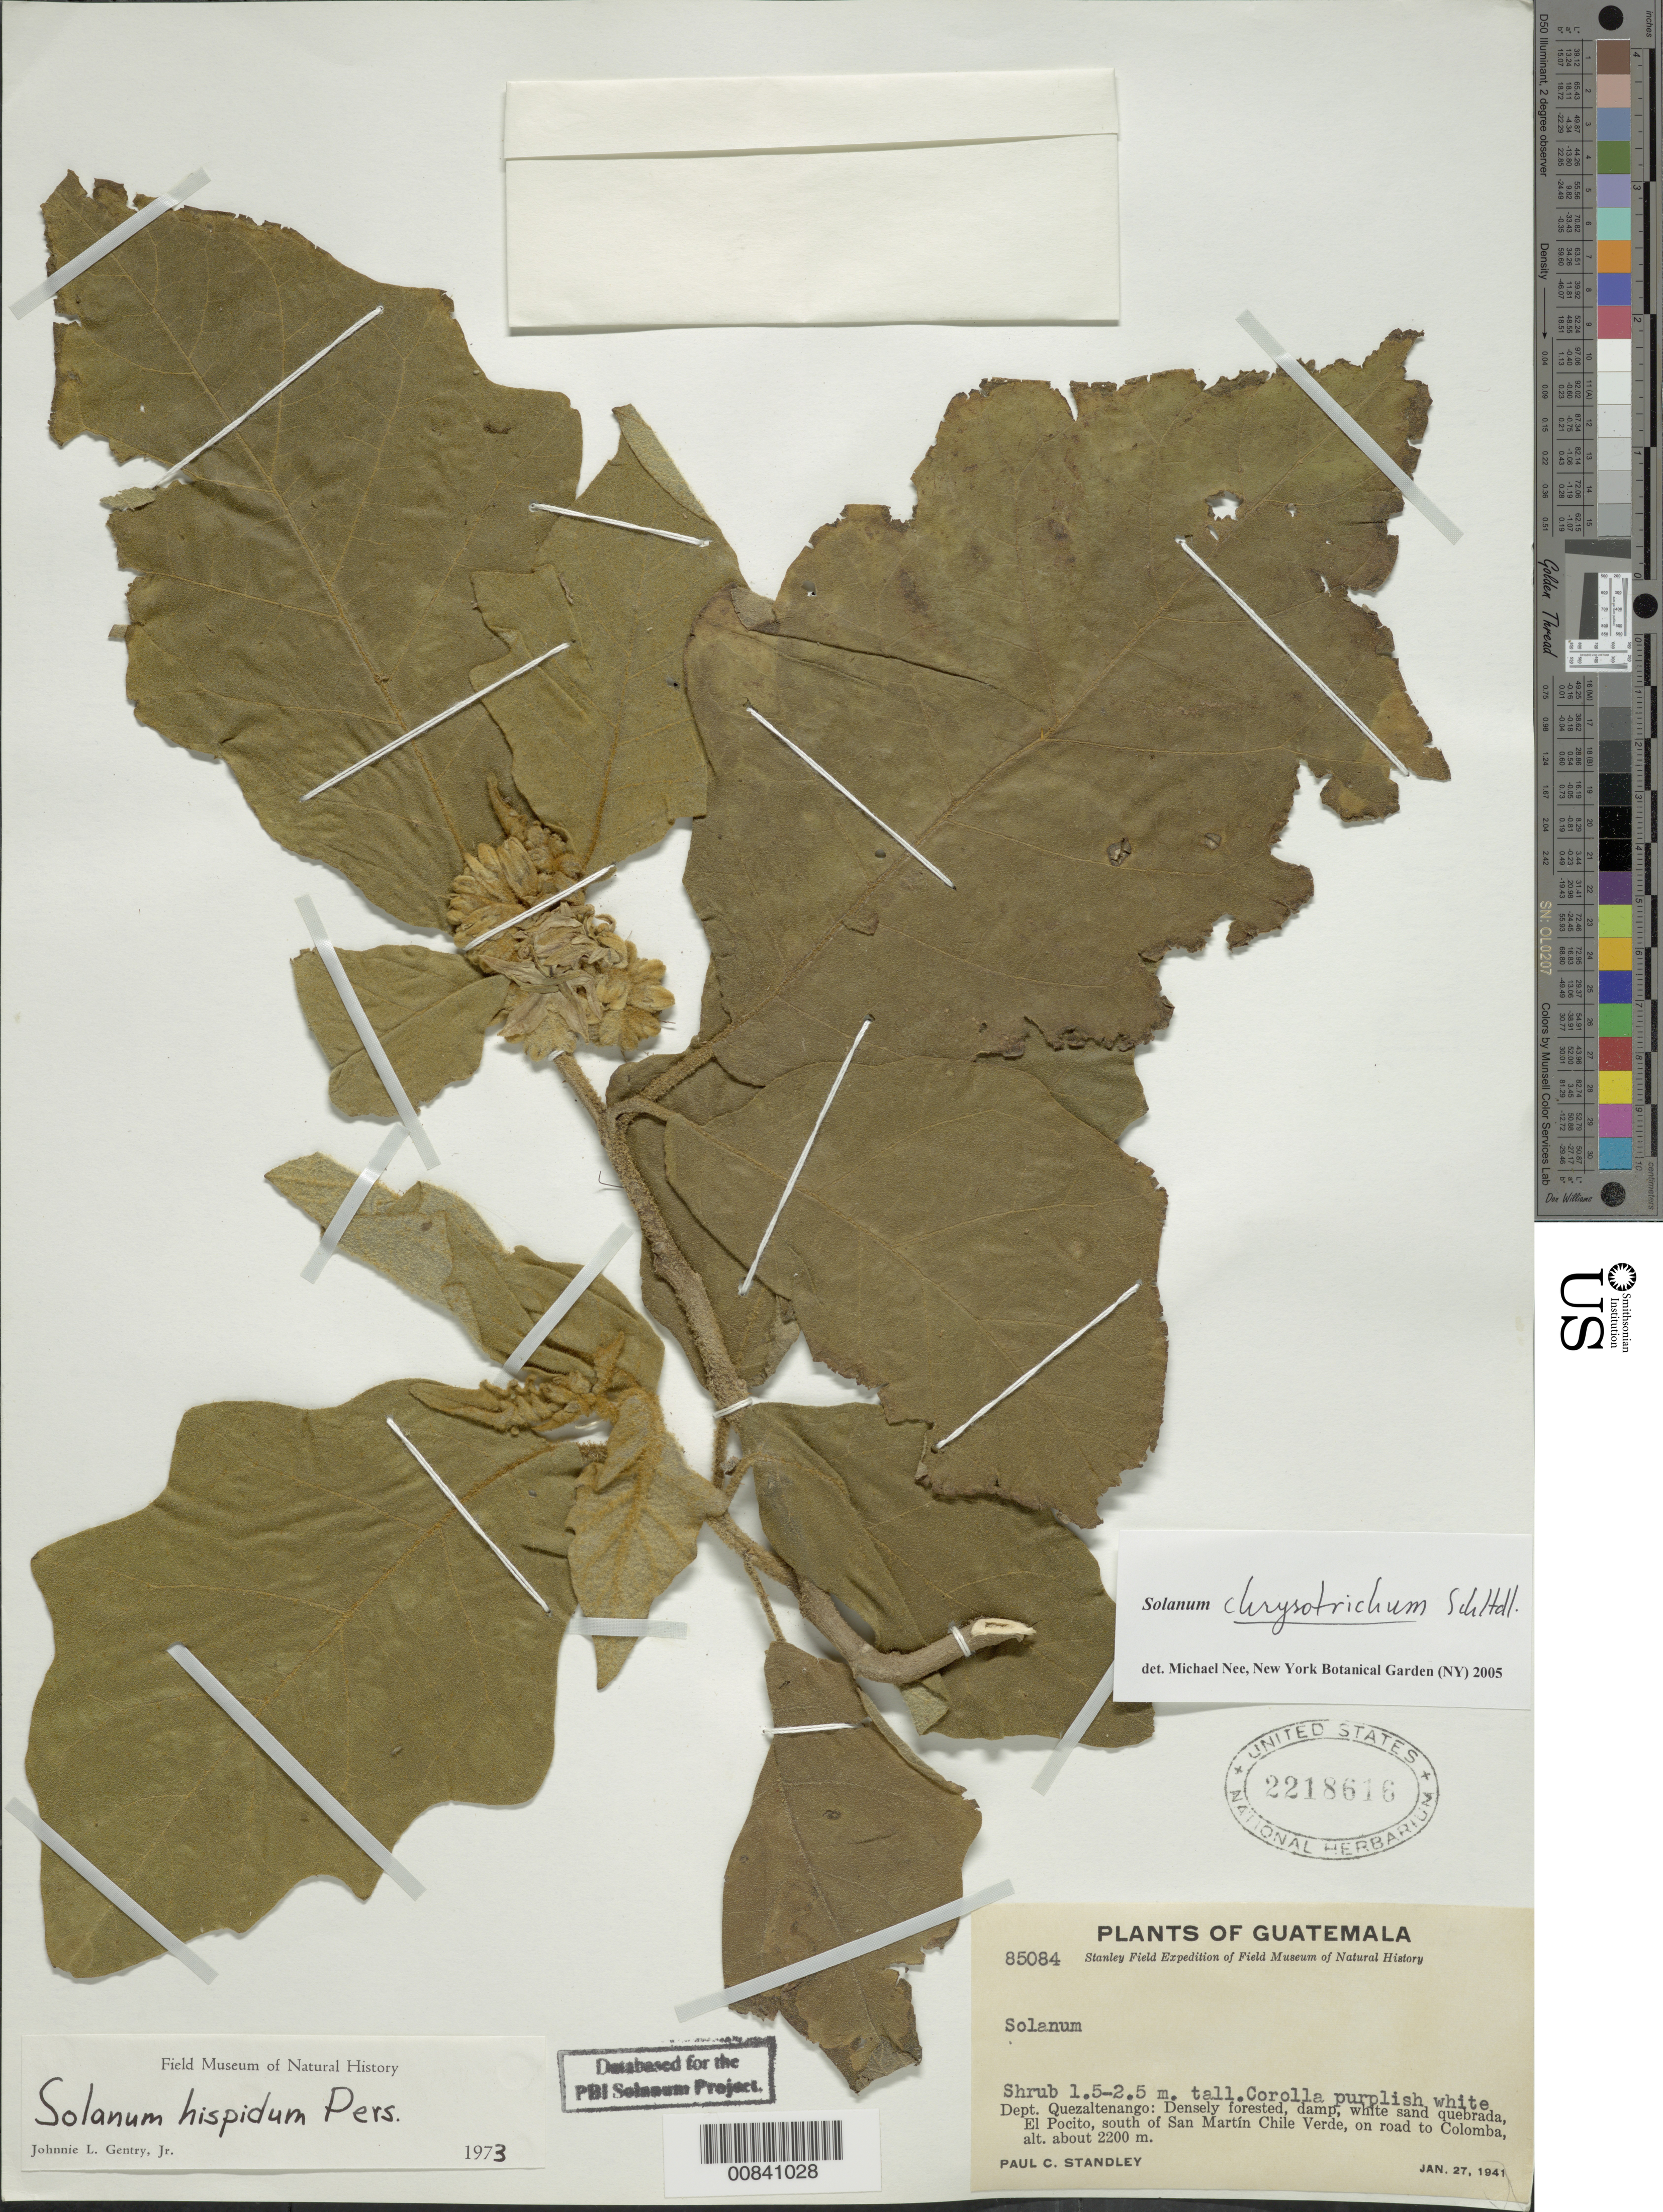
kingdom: Plantae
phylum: Tracheophyta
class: Magnoliopsida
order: Solanales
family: Solanaceae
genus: Solanum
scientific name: Solanum chrysotrichum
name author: Schltdl.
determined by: Nee, Michael H.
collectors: P. C. Standley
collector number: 85084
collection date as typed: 27 Jan 1941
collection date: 1941-01-27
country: Guatemala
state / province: Quetzaltenango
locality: El Pocito, south of San Martin Chile Verde, on road to Colomba.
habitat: Densely forested damp, white sand quebrada.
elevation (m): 2200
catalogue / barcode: US 2218616